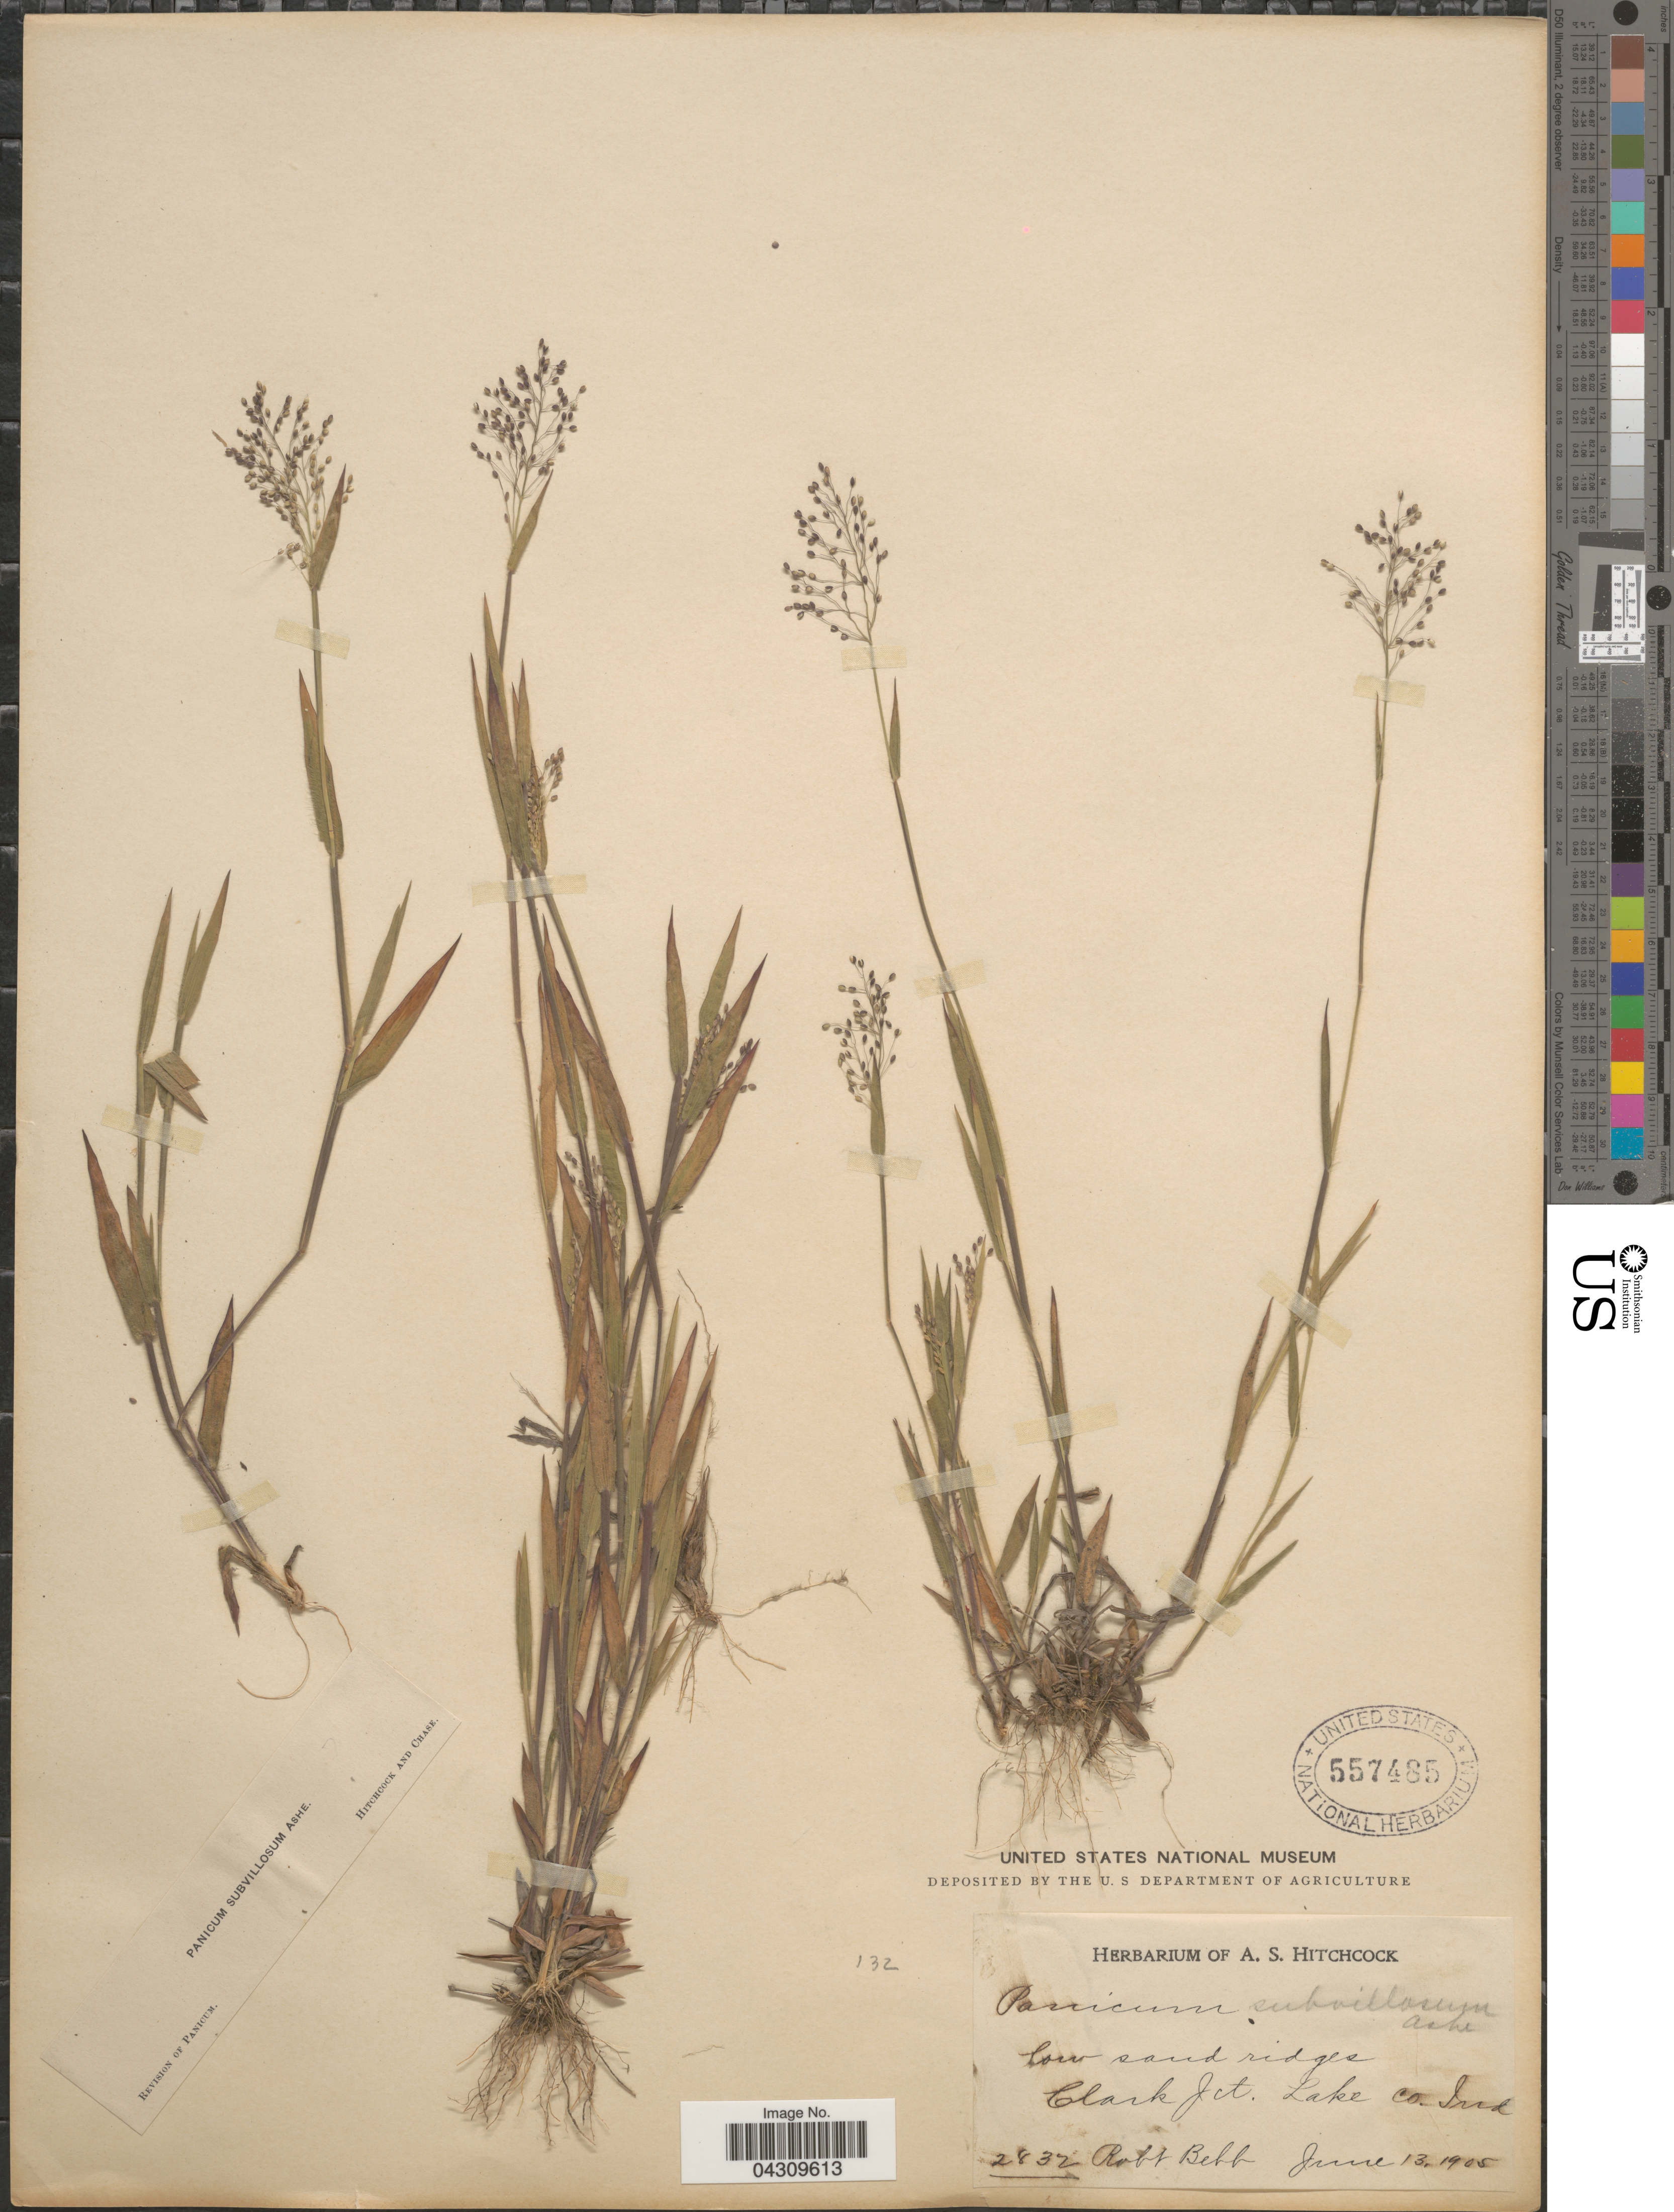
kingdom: Plantae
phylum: Tracheophyta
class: Liliopsida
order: Poales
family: Poaceae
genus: Dichanthelium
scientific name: Dichanthelium acuminatum var. acuminatum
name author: (Sw.) Gould & C.A. Clark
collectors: R. Bebb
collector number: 2832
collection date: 1905-06-13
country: United States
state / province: Indiana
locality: Clark Jct. Lake Co.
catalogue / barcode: US 557485